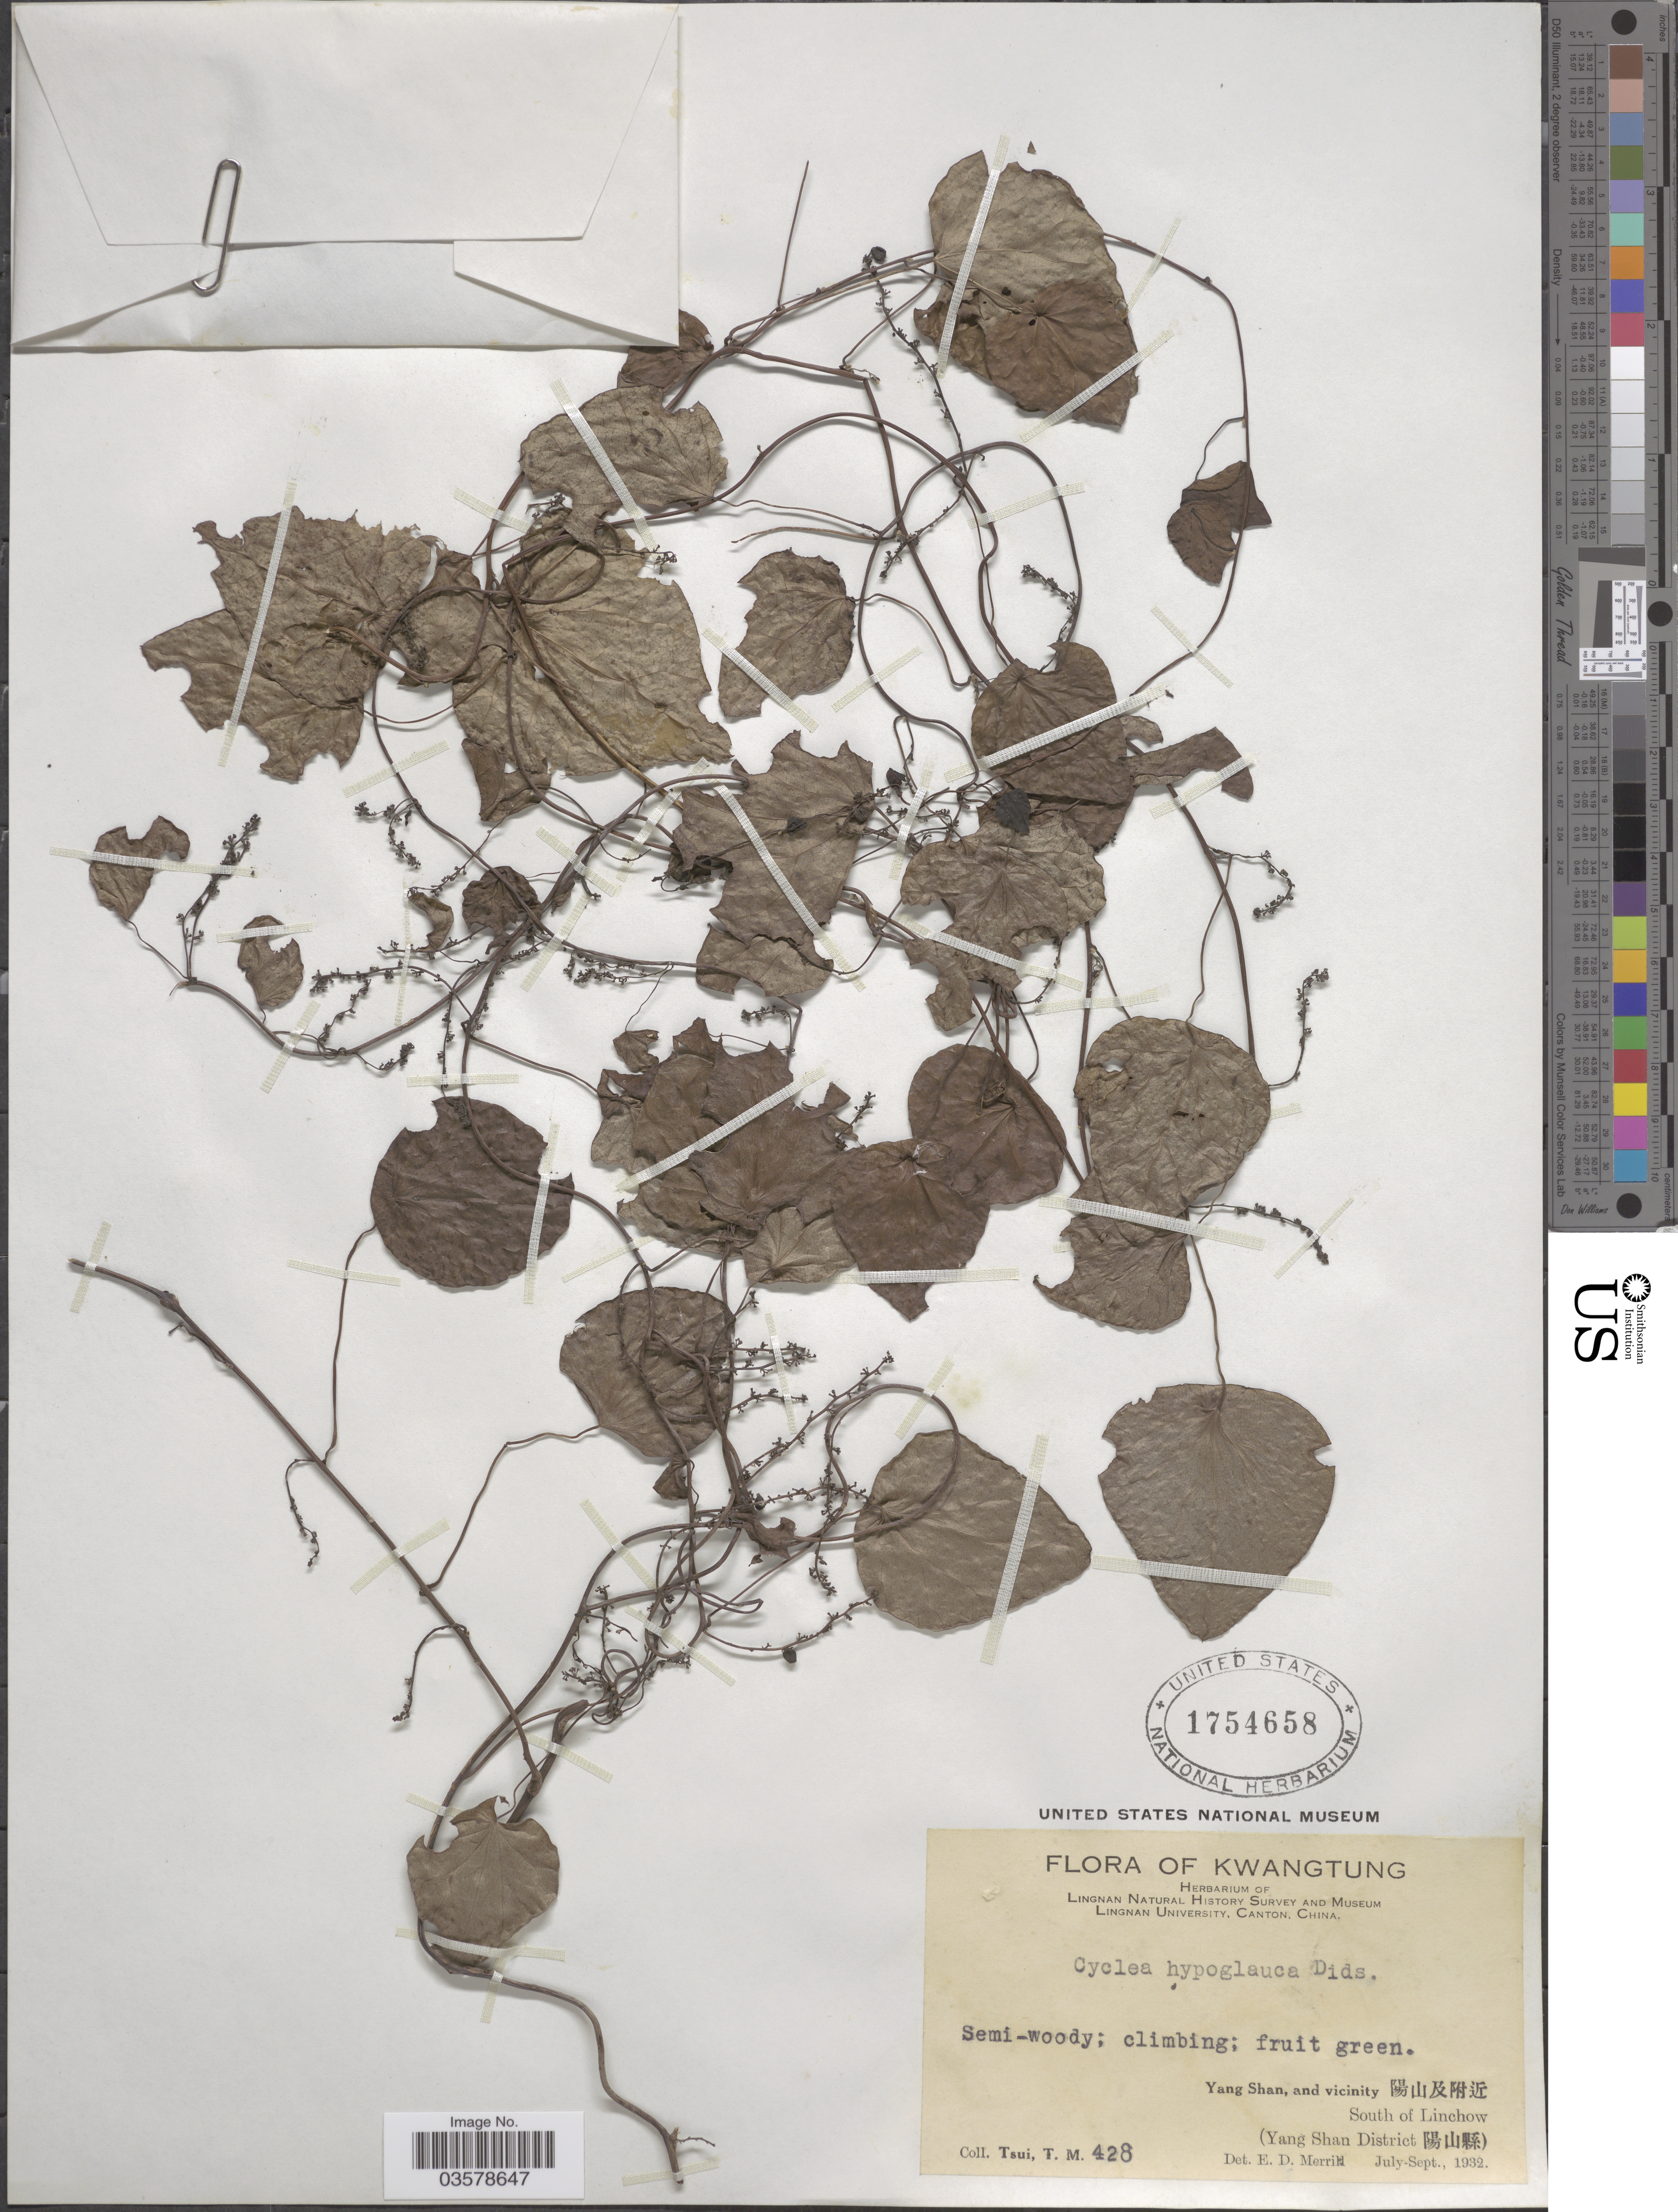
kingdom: Plantae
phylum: Tracheophyta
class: Magnoliopsida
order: Ranunculales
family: Menispermaceae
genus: Cyclea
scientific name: Cyclea hypoglauca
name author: (Schauer) Diels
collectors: T. Tsui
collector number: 428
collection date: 1932-07/1932-09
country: China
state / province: Guangdong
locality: Kwangtung. Yang Shan, and vicinity X. South of Linchow. (Yang Shan District X).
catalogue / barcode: US 1754658